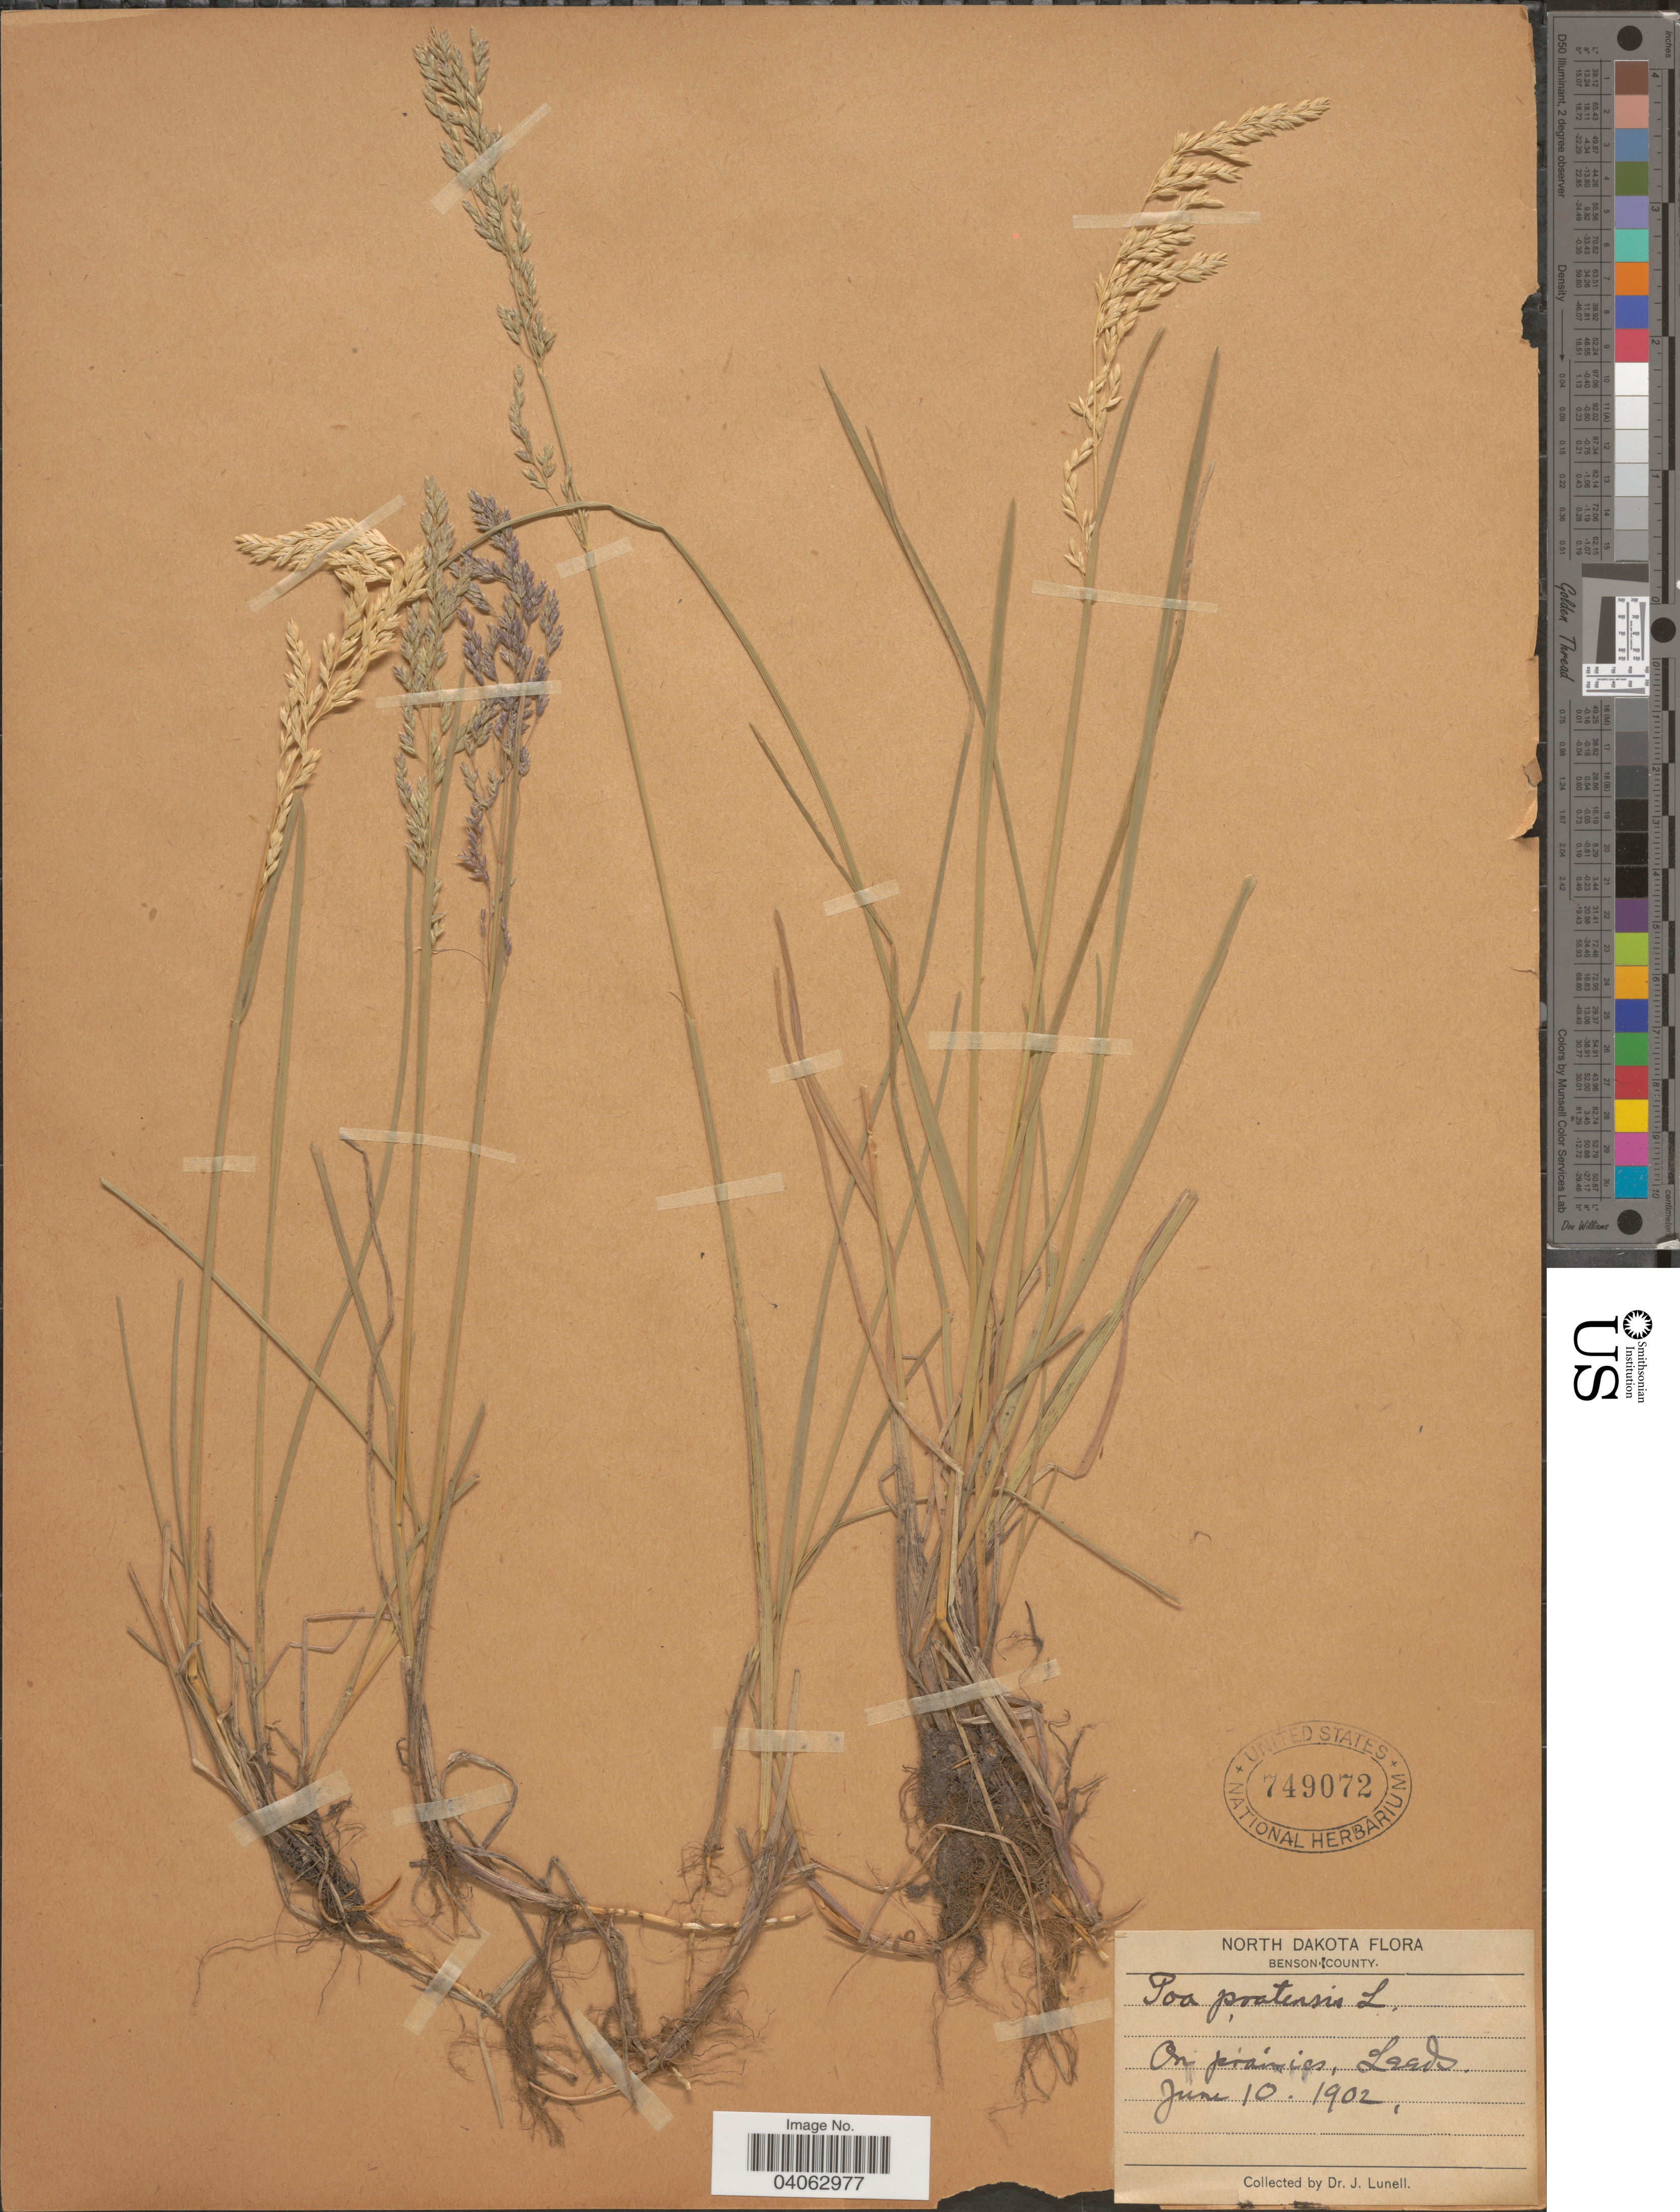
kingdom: Plantae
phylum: Tracheophyta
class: Liliopsida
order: Poales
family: Poaceae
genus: Poa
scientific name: Poa pratensis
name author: L.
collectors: J. Lunell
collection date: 1902-06-10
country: United States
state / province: North Dakota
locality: Benson County. Leeds.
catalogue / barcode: US 749072